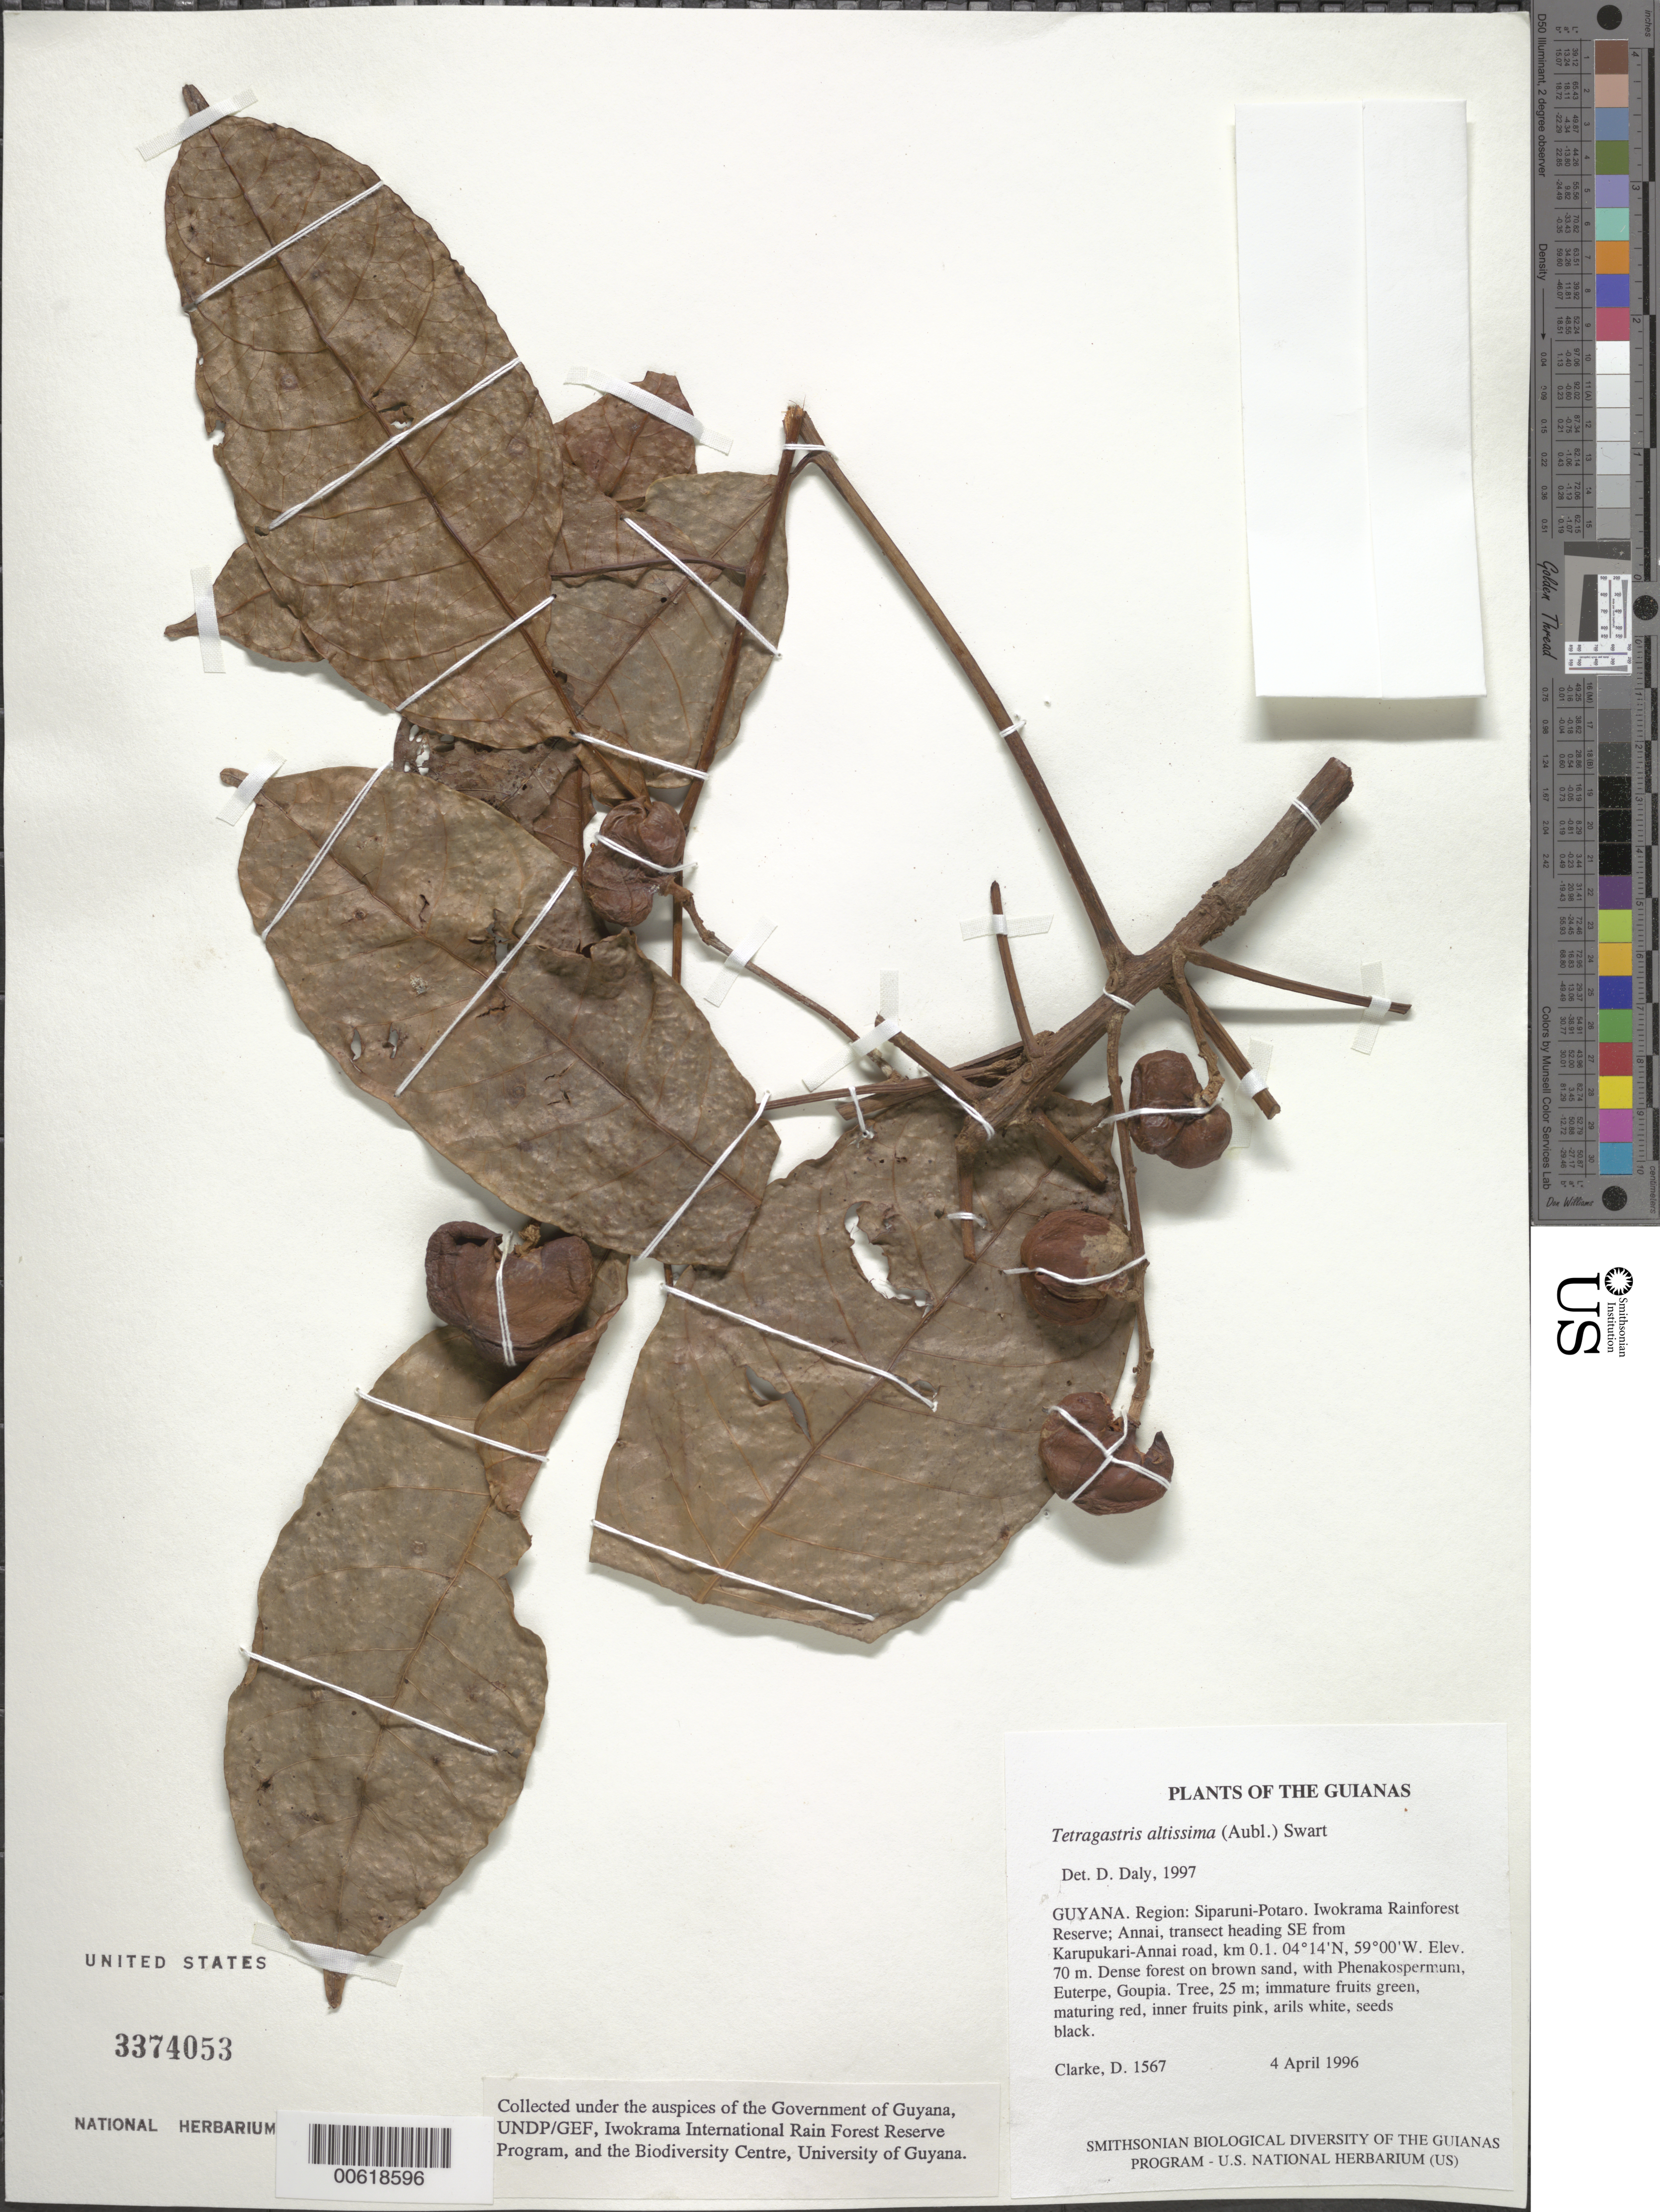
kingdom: Plantae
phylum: Tracheophyta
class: Magnoliopsida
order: Sapindales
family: Burseraceae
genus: Protium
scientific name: Protium altissimum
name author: (Aubl.) Marchand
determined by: Daly, Douglas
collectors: H. D. Clarke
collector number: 1567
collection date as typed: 4 April 1996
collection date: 1996-04-04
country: Guyana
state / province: Potaro-Siparuni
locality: Iwokrama Rainforest Reserve; Annai, transect heading SE from Karupukari-Annai road, km 0.1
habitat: Dense forest on brown sand, with Phenakospermum, Euterpe, Goupia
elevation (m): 70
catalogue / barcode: US 3374053